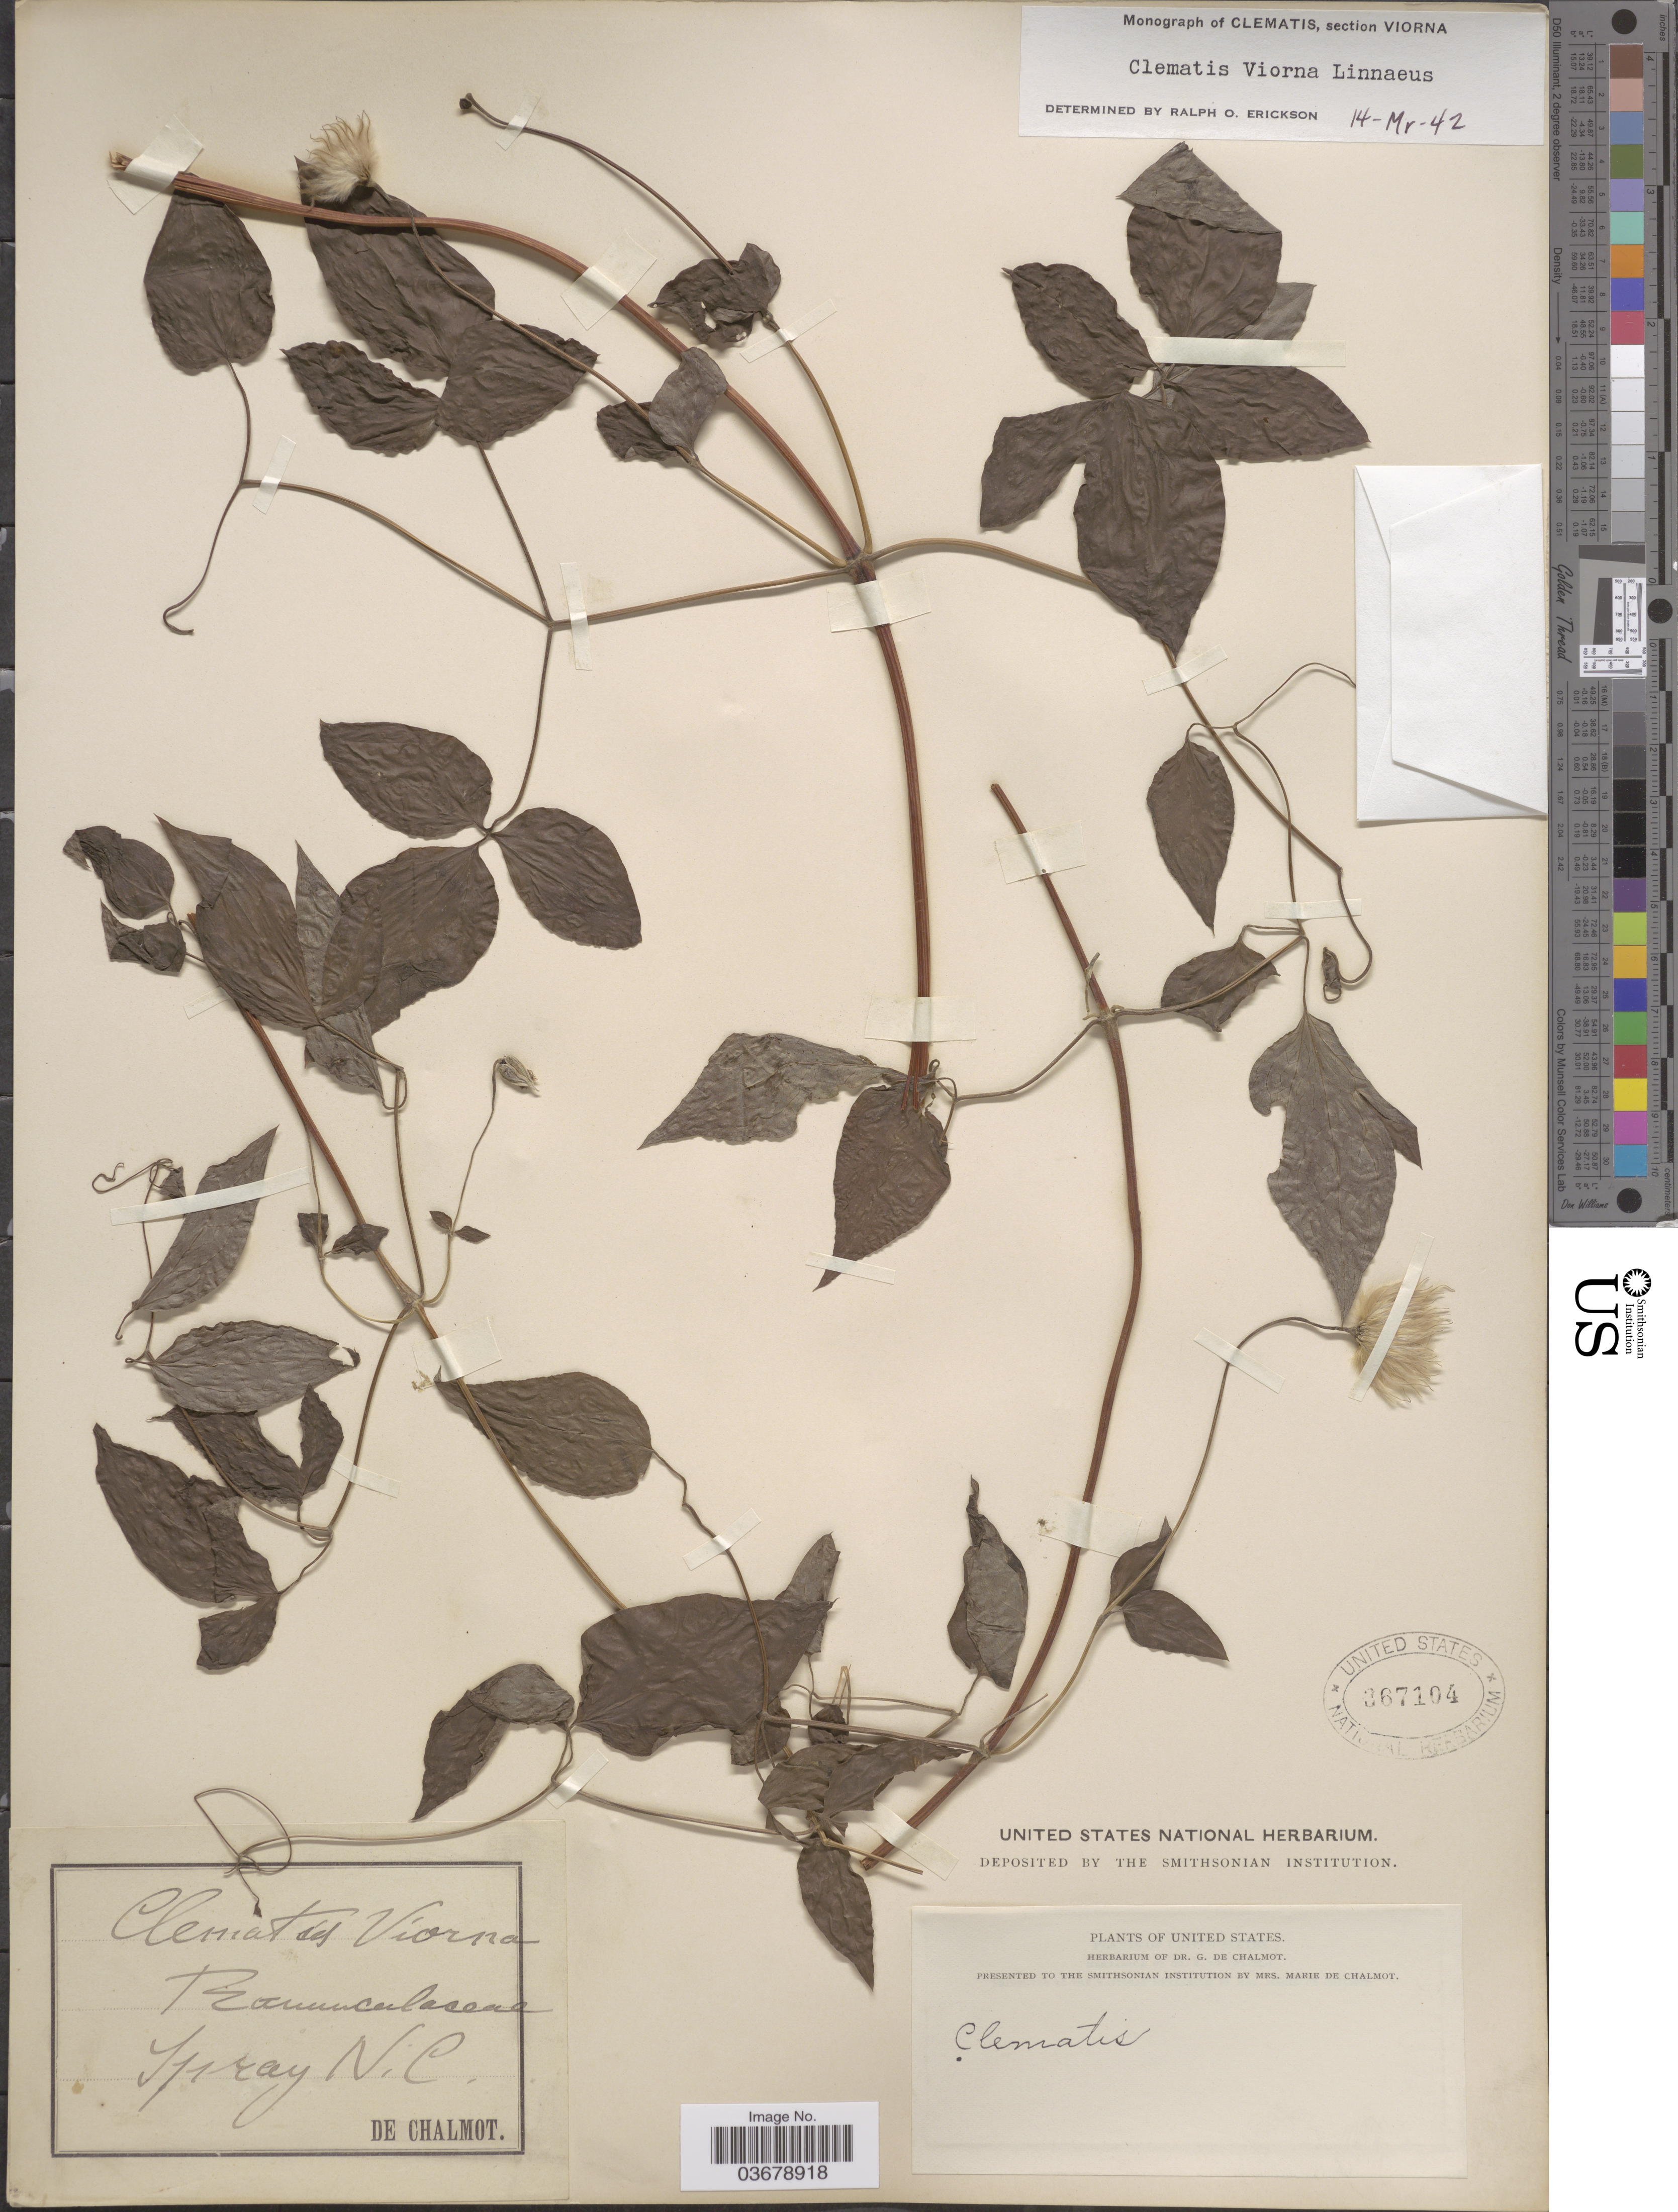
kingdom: Plantae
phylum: Tracheophyta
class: Magnoliopsida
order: Ranunculales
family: Ranunculaceae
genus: Clematis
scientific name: Clematis viorna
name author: L.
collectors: G. de Chalmot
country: United States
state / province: North Carolina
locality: Spray.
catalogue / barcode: US 367104